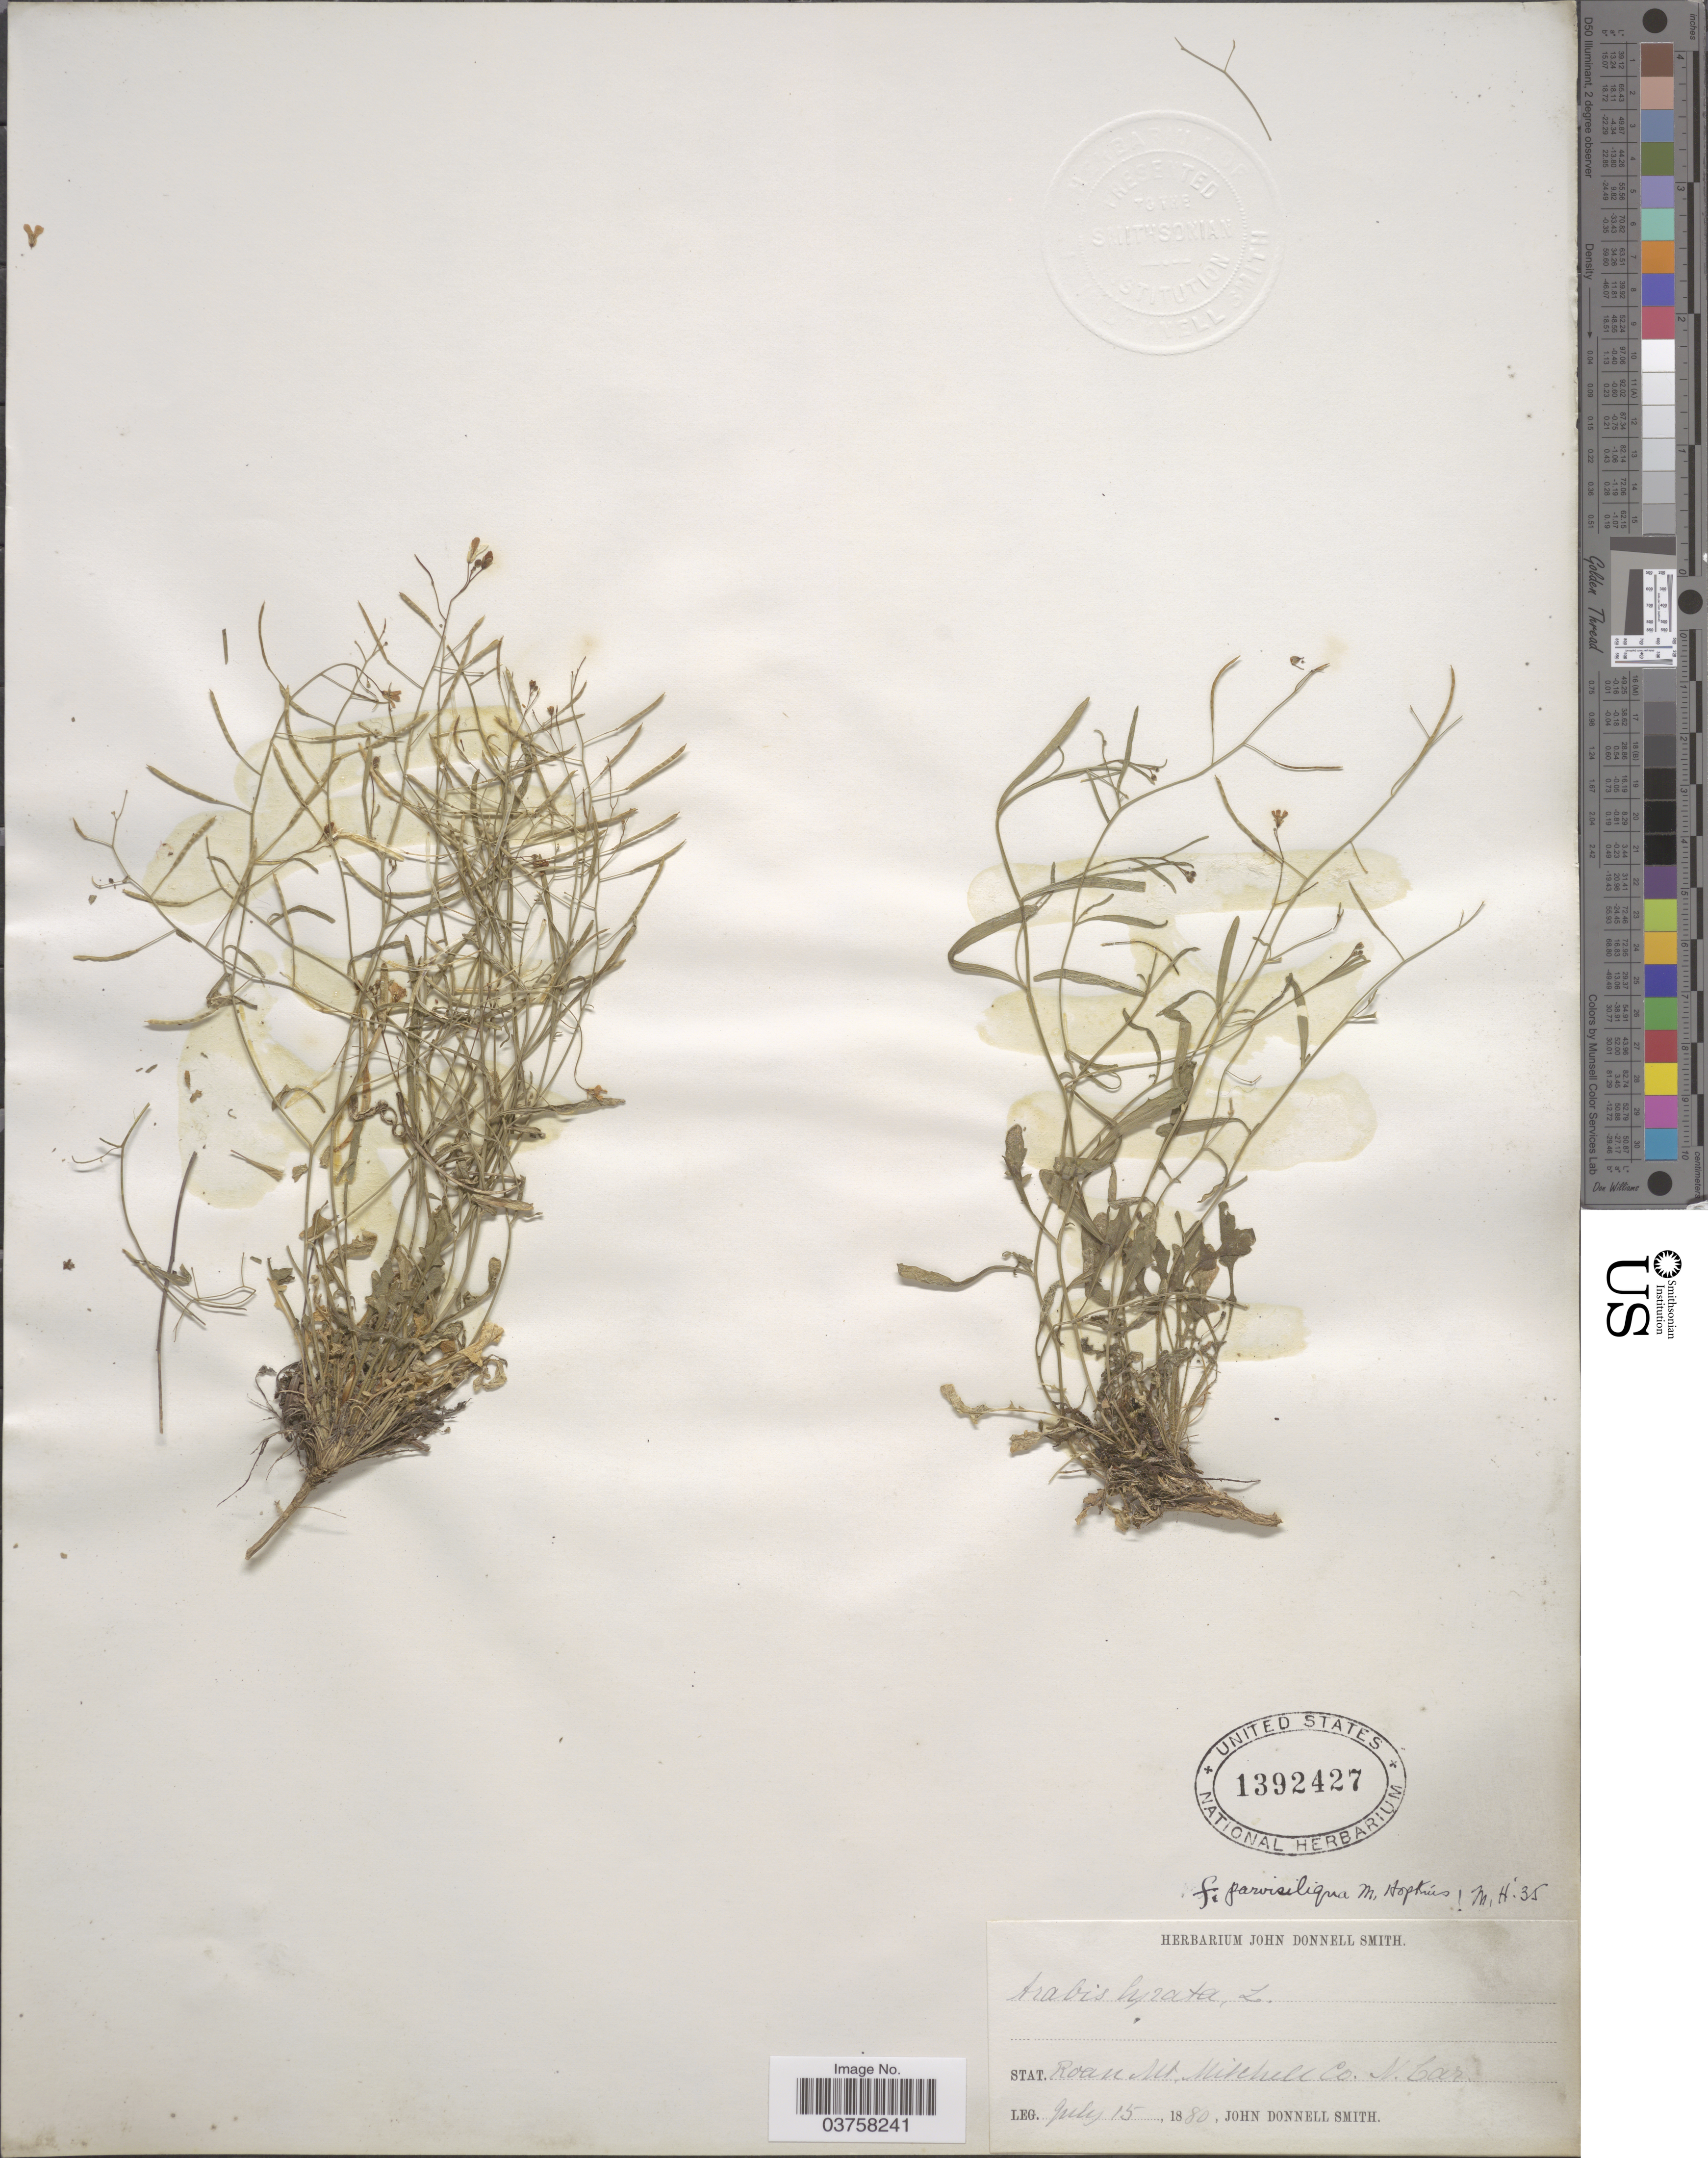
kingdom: Plantae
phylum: Tracheophyta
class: Magnoliopsida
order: Brassicales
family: Brassicaceae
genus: Arabidopsis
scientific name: Arabidopsis lyrata f. parvisiliqua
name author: M. Hopkins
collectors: J. Donnell Smith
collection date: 1880-07-15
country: United States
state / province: North Carolina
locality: Roan Mt., Mitchell Co.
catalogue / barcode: US 1392427